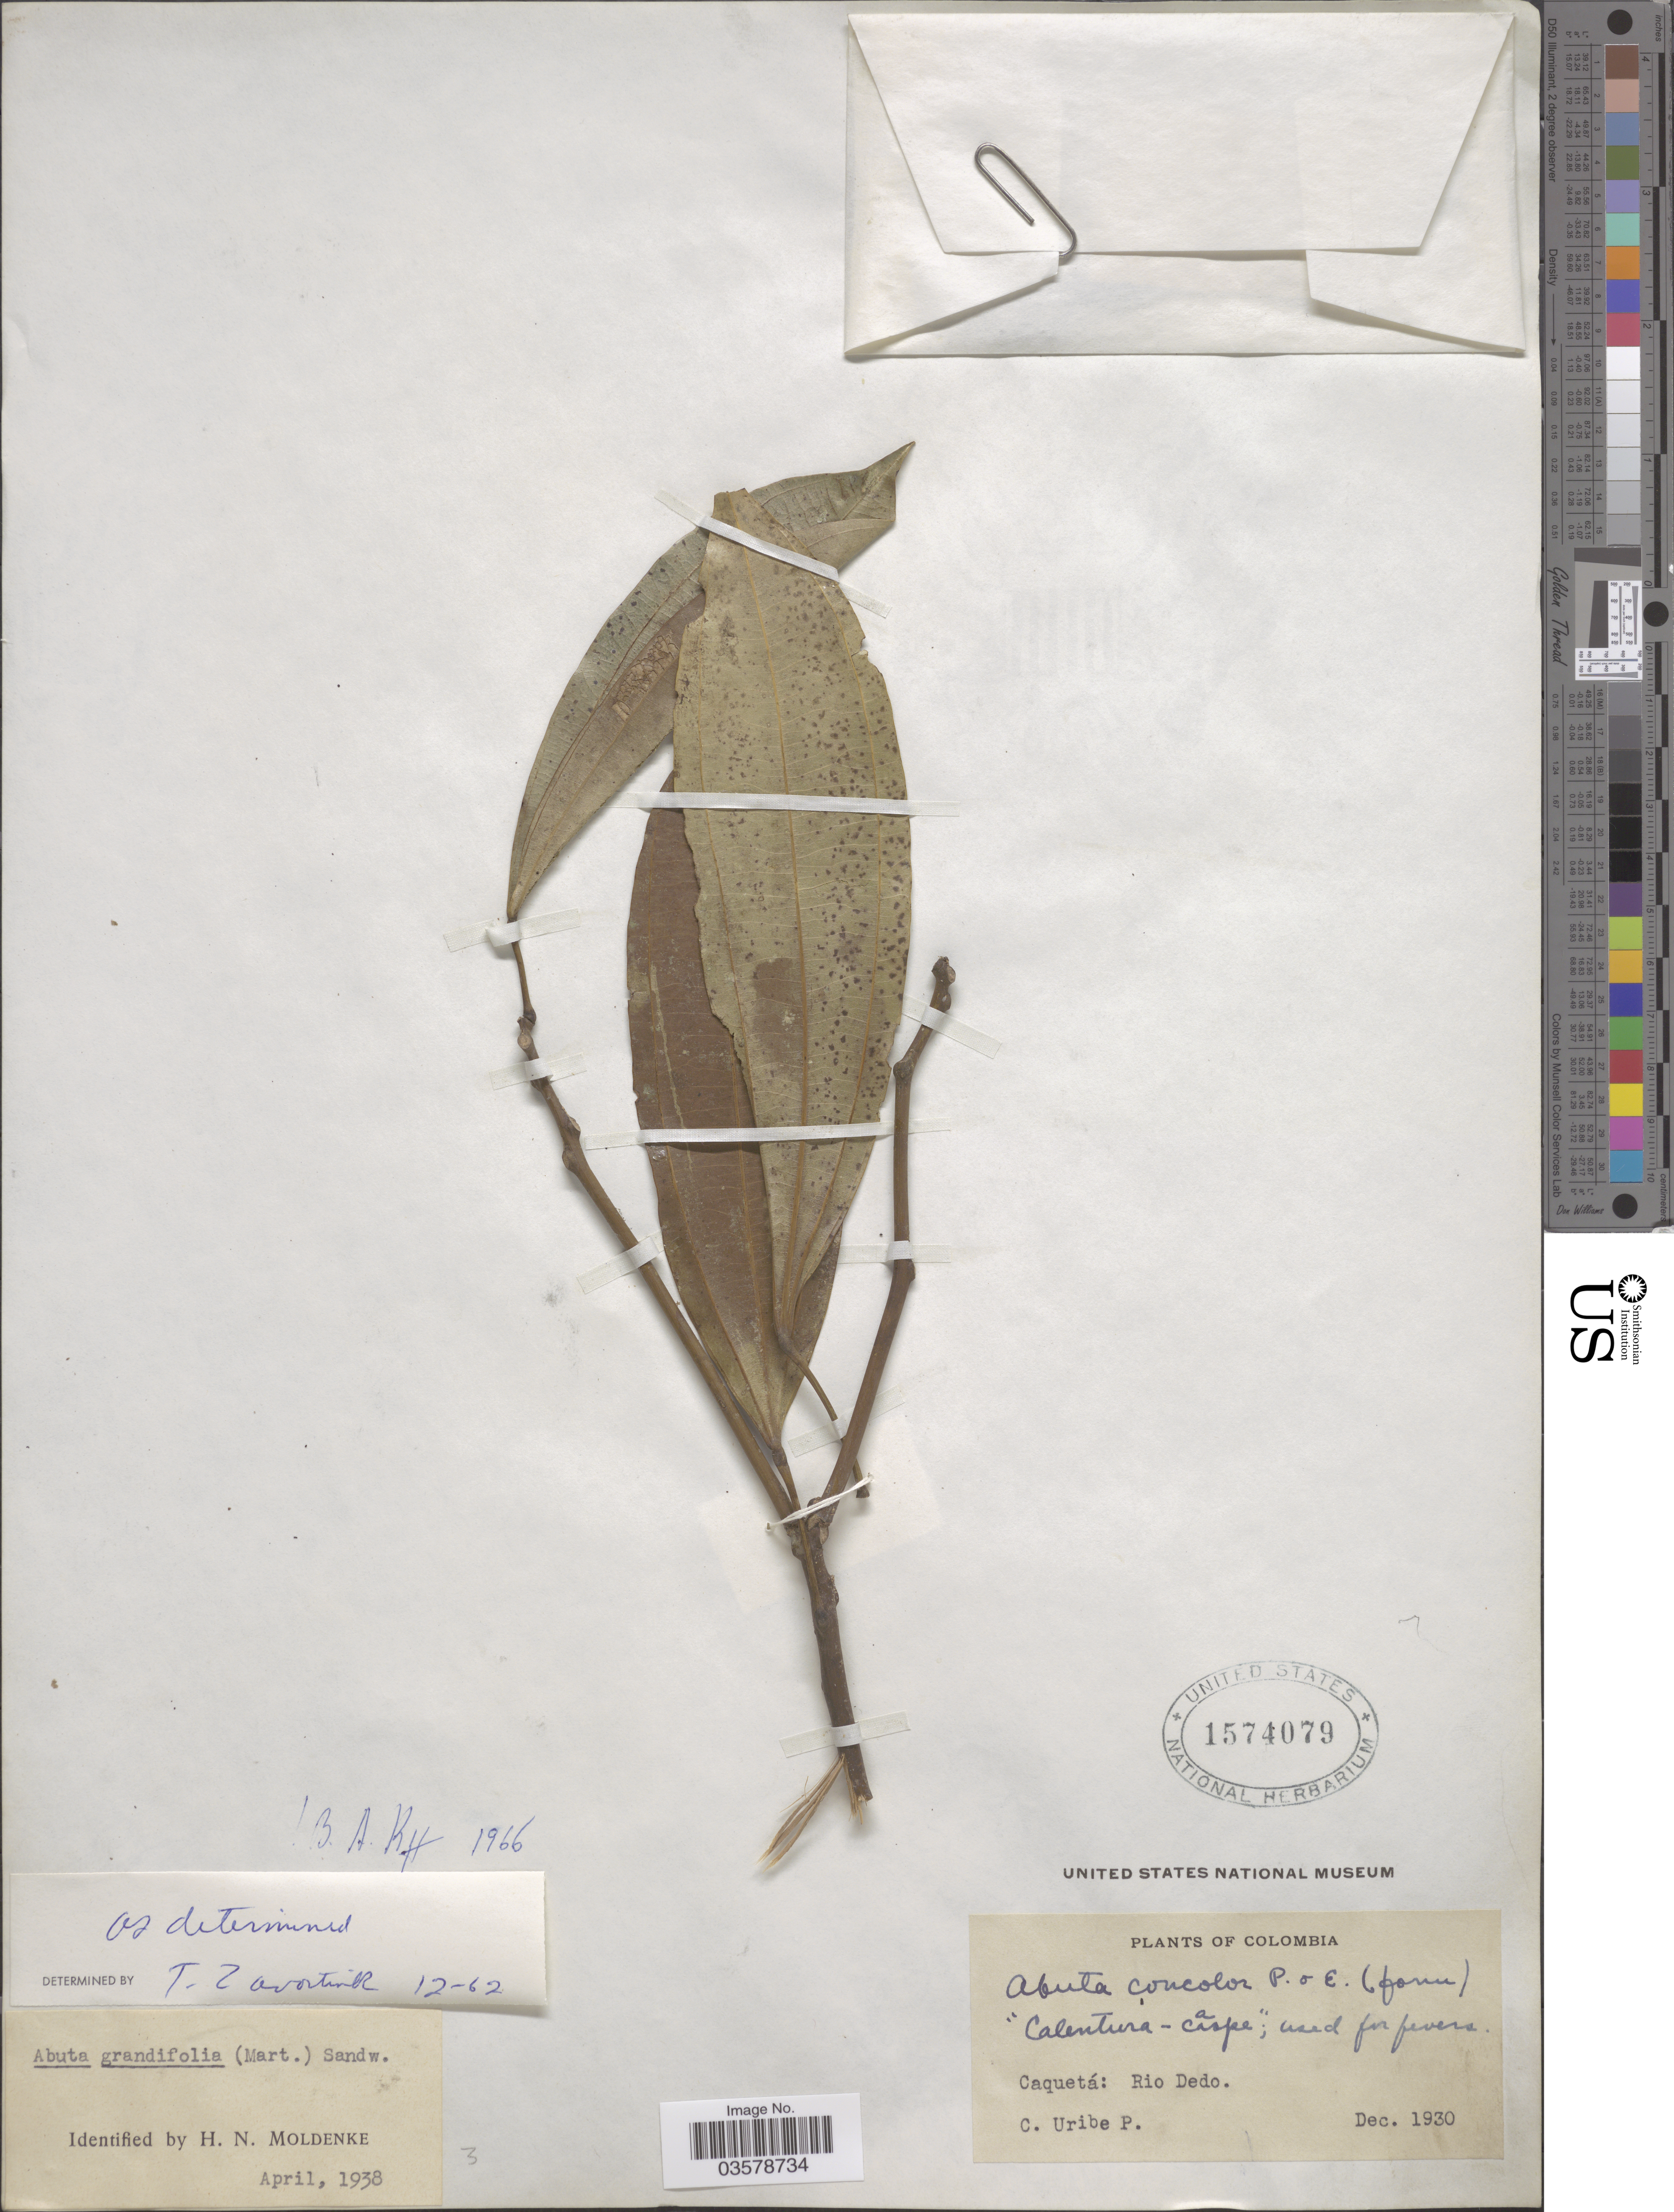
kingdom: Plantae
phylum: Tracheophyta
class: Magnoliopsida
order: Ranunculales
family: Menispermaceae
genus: Abuta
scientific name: Abuta grandifolia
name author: (Mart.) Sandwith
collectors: C. Uribe P.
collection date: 1930-12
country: Colombia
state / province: Caquetá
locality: Rio Dedo.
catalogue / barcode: US 1574079